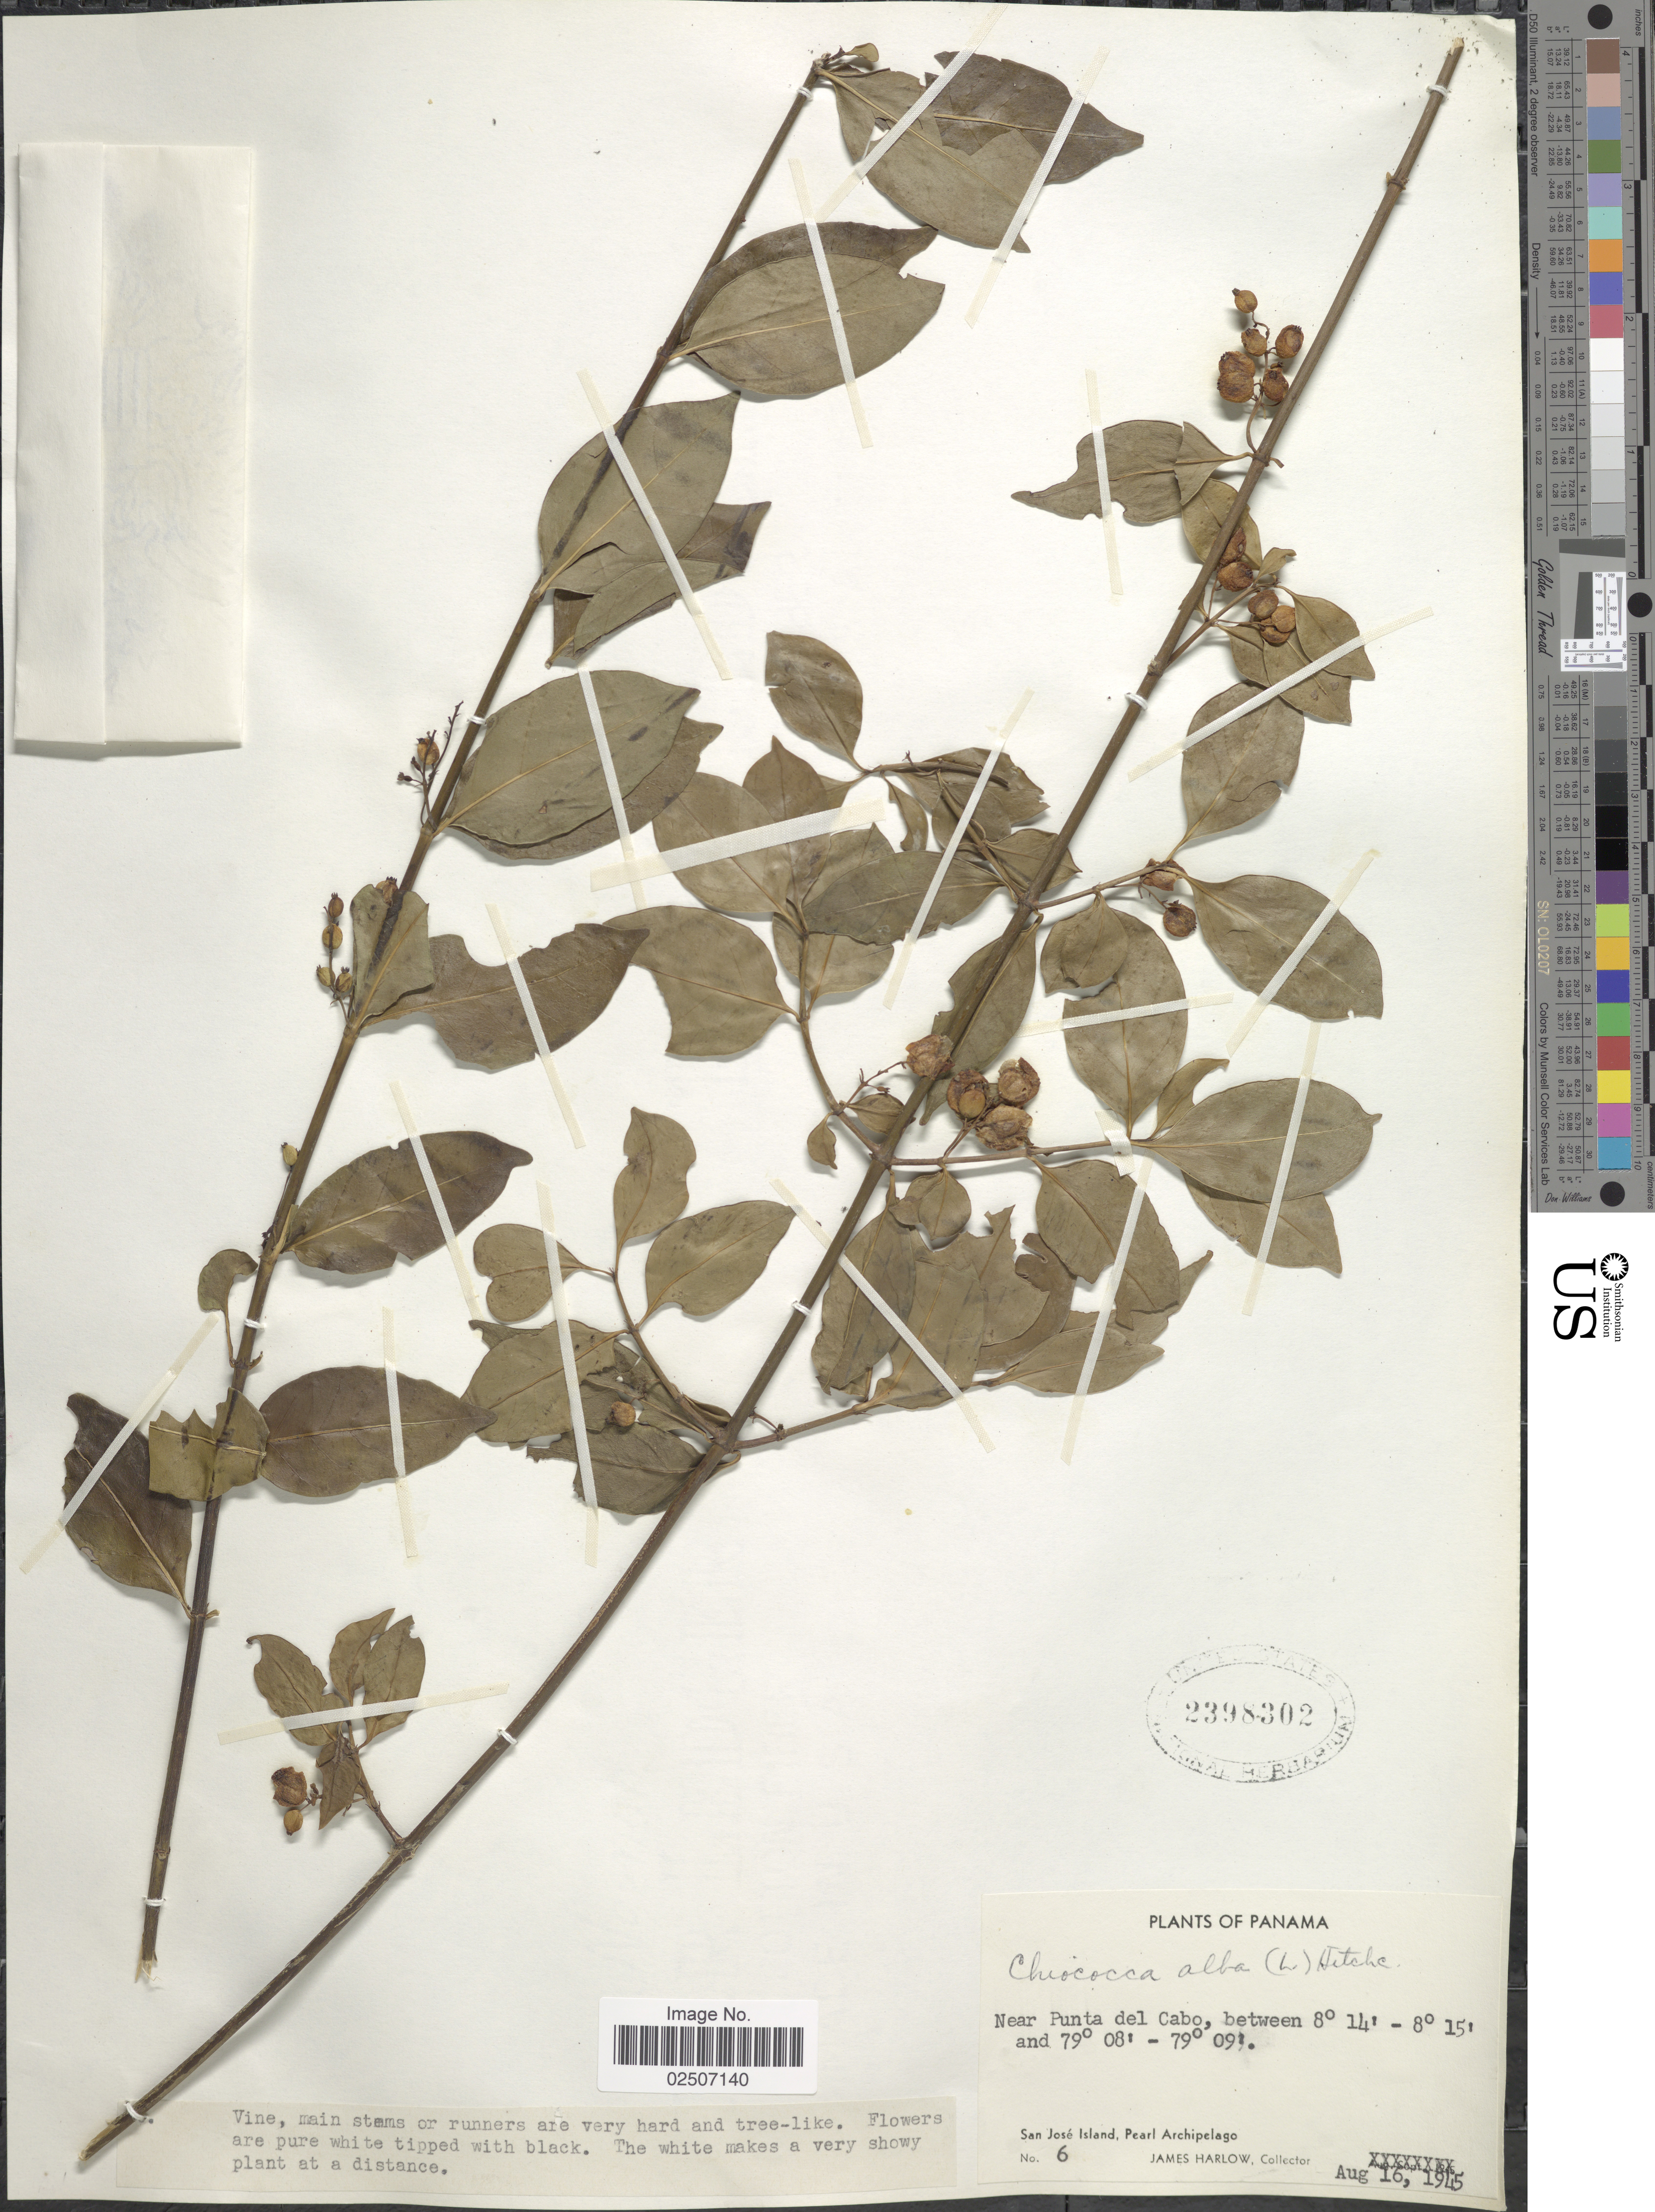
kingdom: Plantae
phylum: Tracheophyta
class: Magnoliopsida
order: Gentianales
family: Rubiaceae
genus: Chiococca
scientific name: Chiococca alba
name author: (L.) Hitchc.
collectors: J. Harlow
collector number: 6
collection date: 1945-08-16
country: Panama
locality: Near Punta del Cabo. San Jose Island, Pearl Archipelago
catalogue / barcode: US 2398302